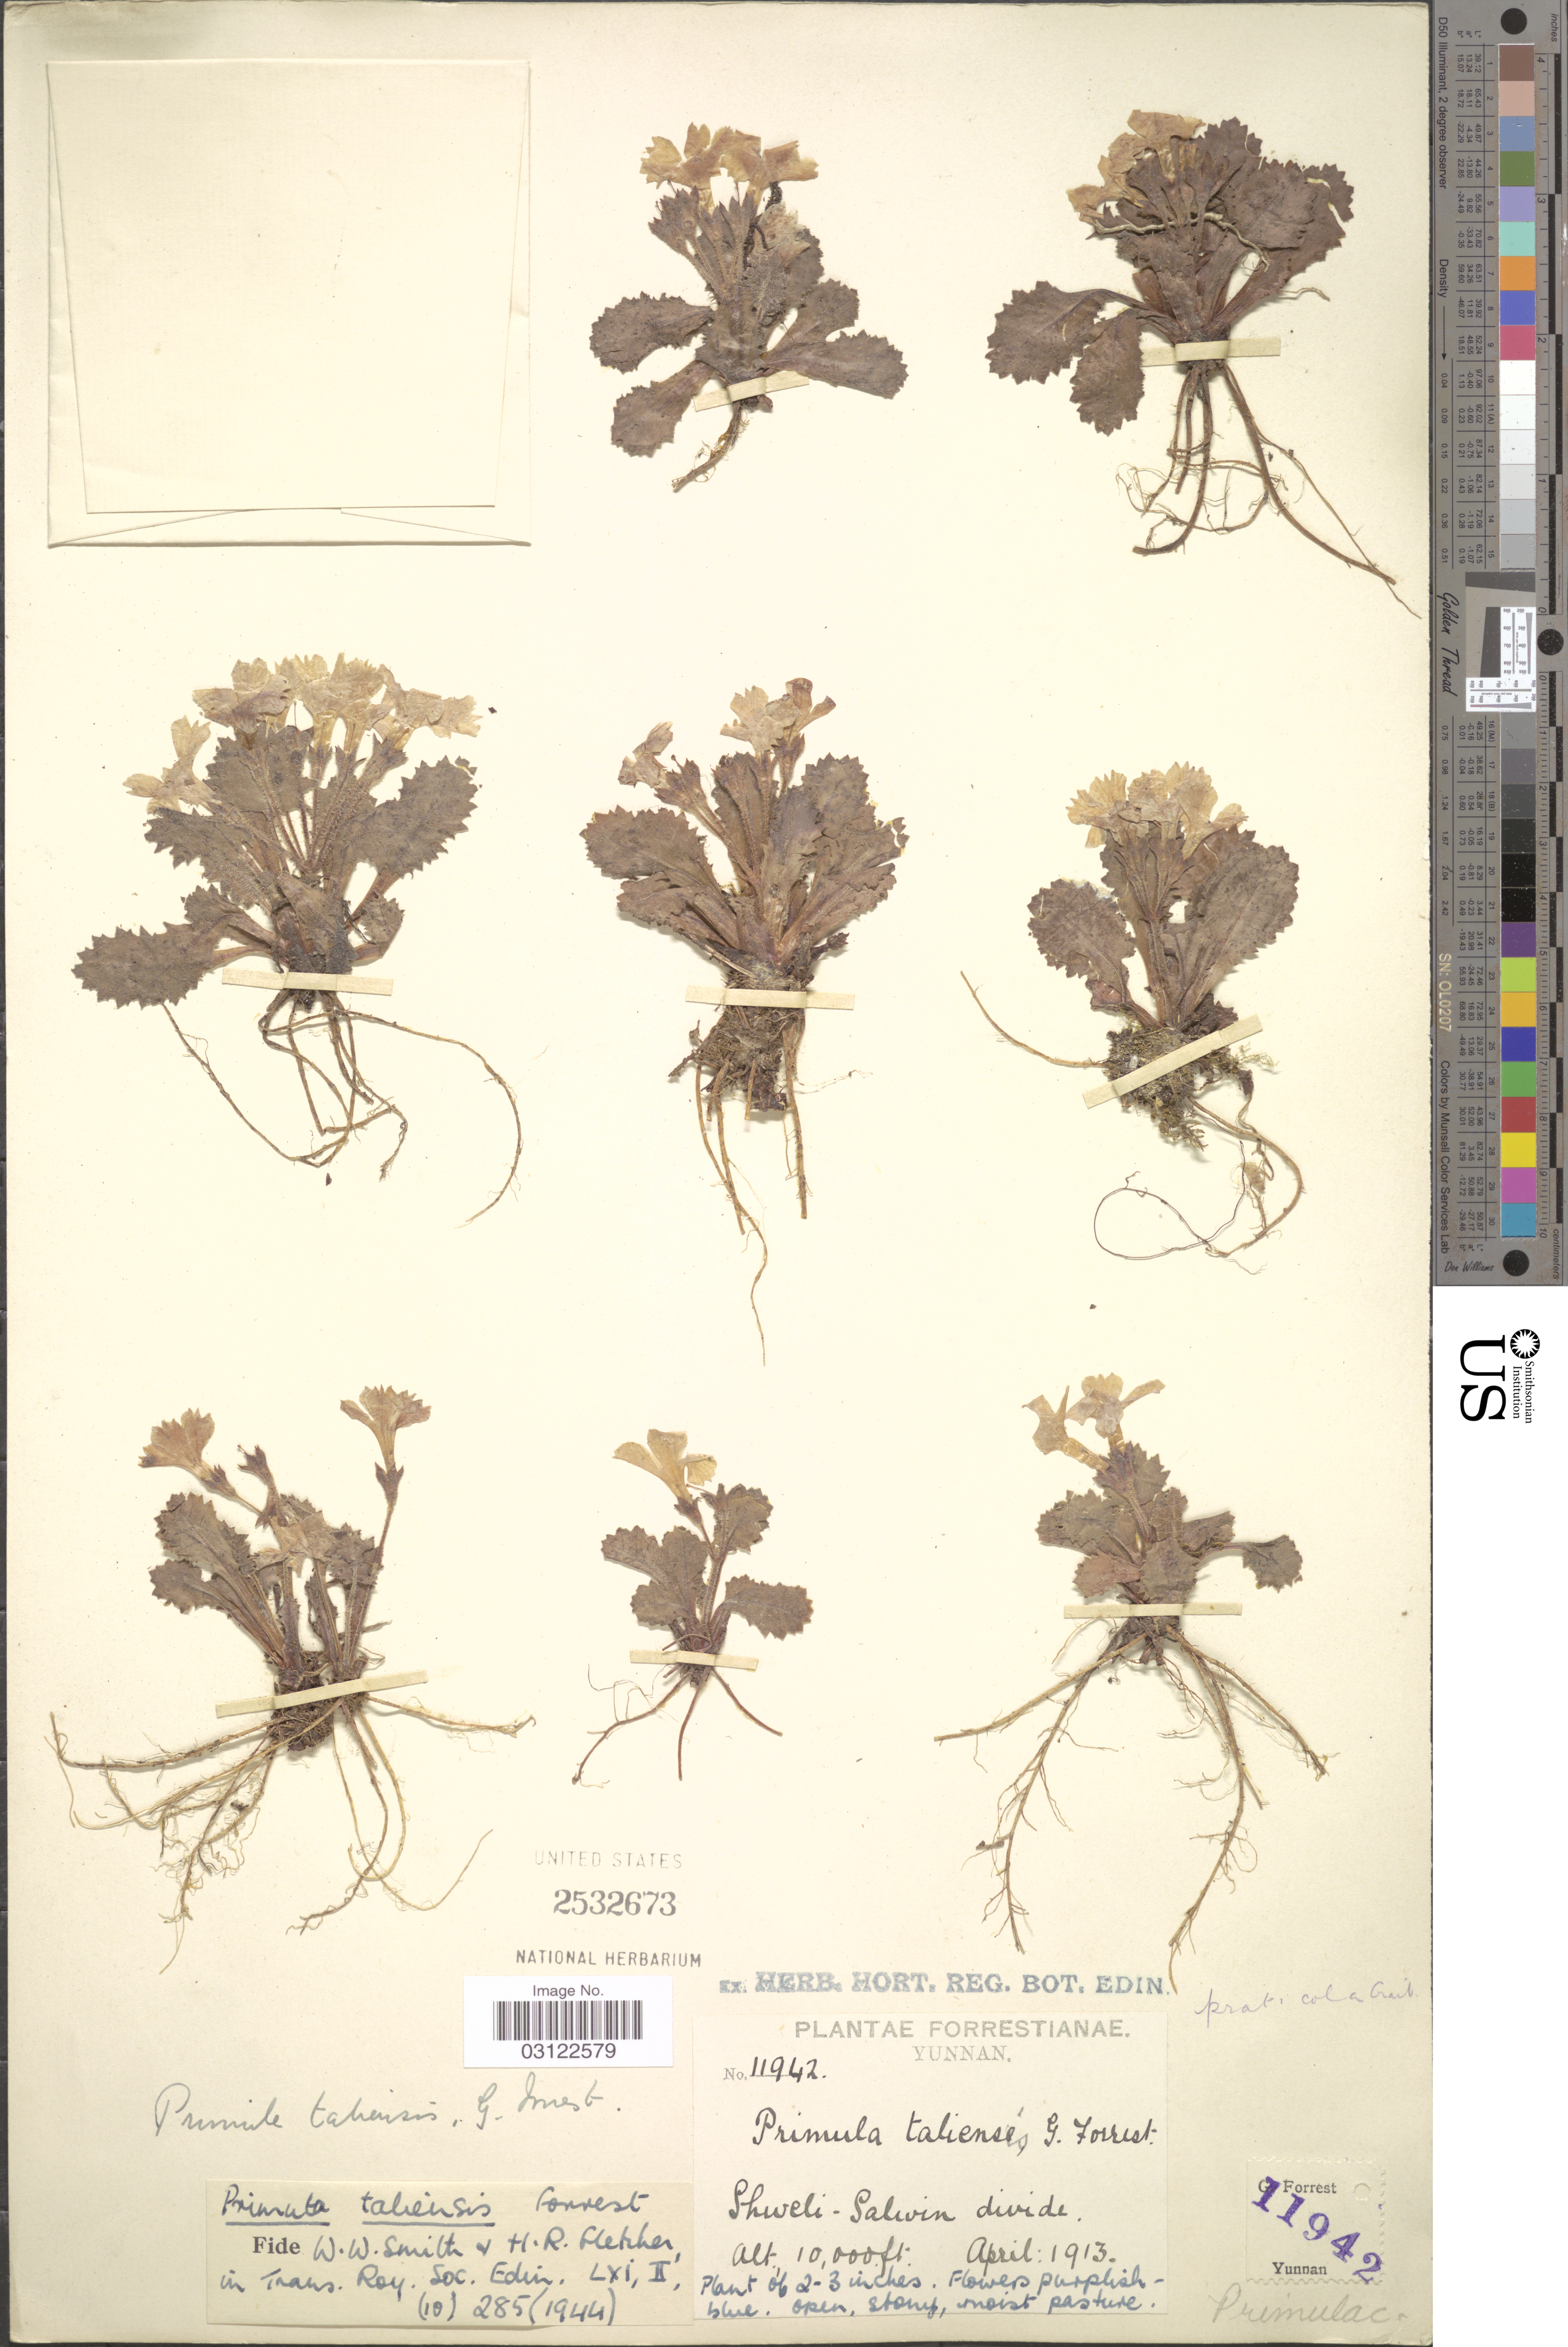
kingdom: Plantae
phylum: Tracheophyta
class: Magnoliopsida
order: Ericales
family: Primulaceae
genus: Primula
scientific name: Primula taliensis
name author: Forrest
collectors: G. Forrest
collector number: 11942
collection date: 1913-04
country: China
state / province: Yunnan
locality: Shweli-Salwin divide.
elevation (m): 3048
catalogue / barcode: US 2532673